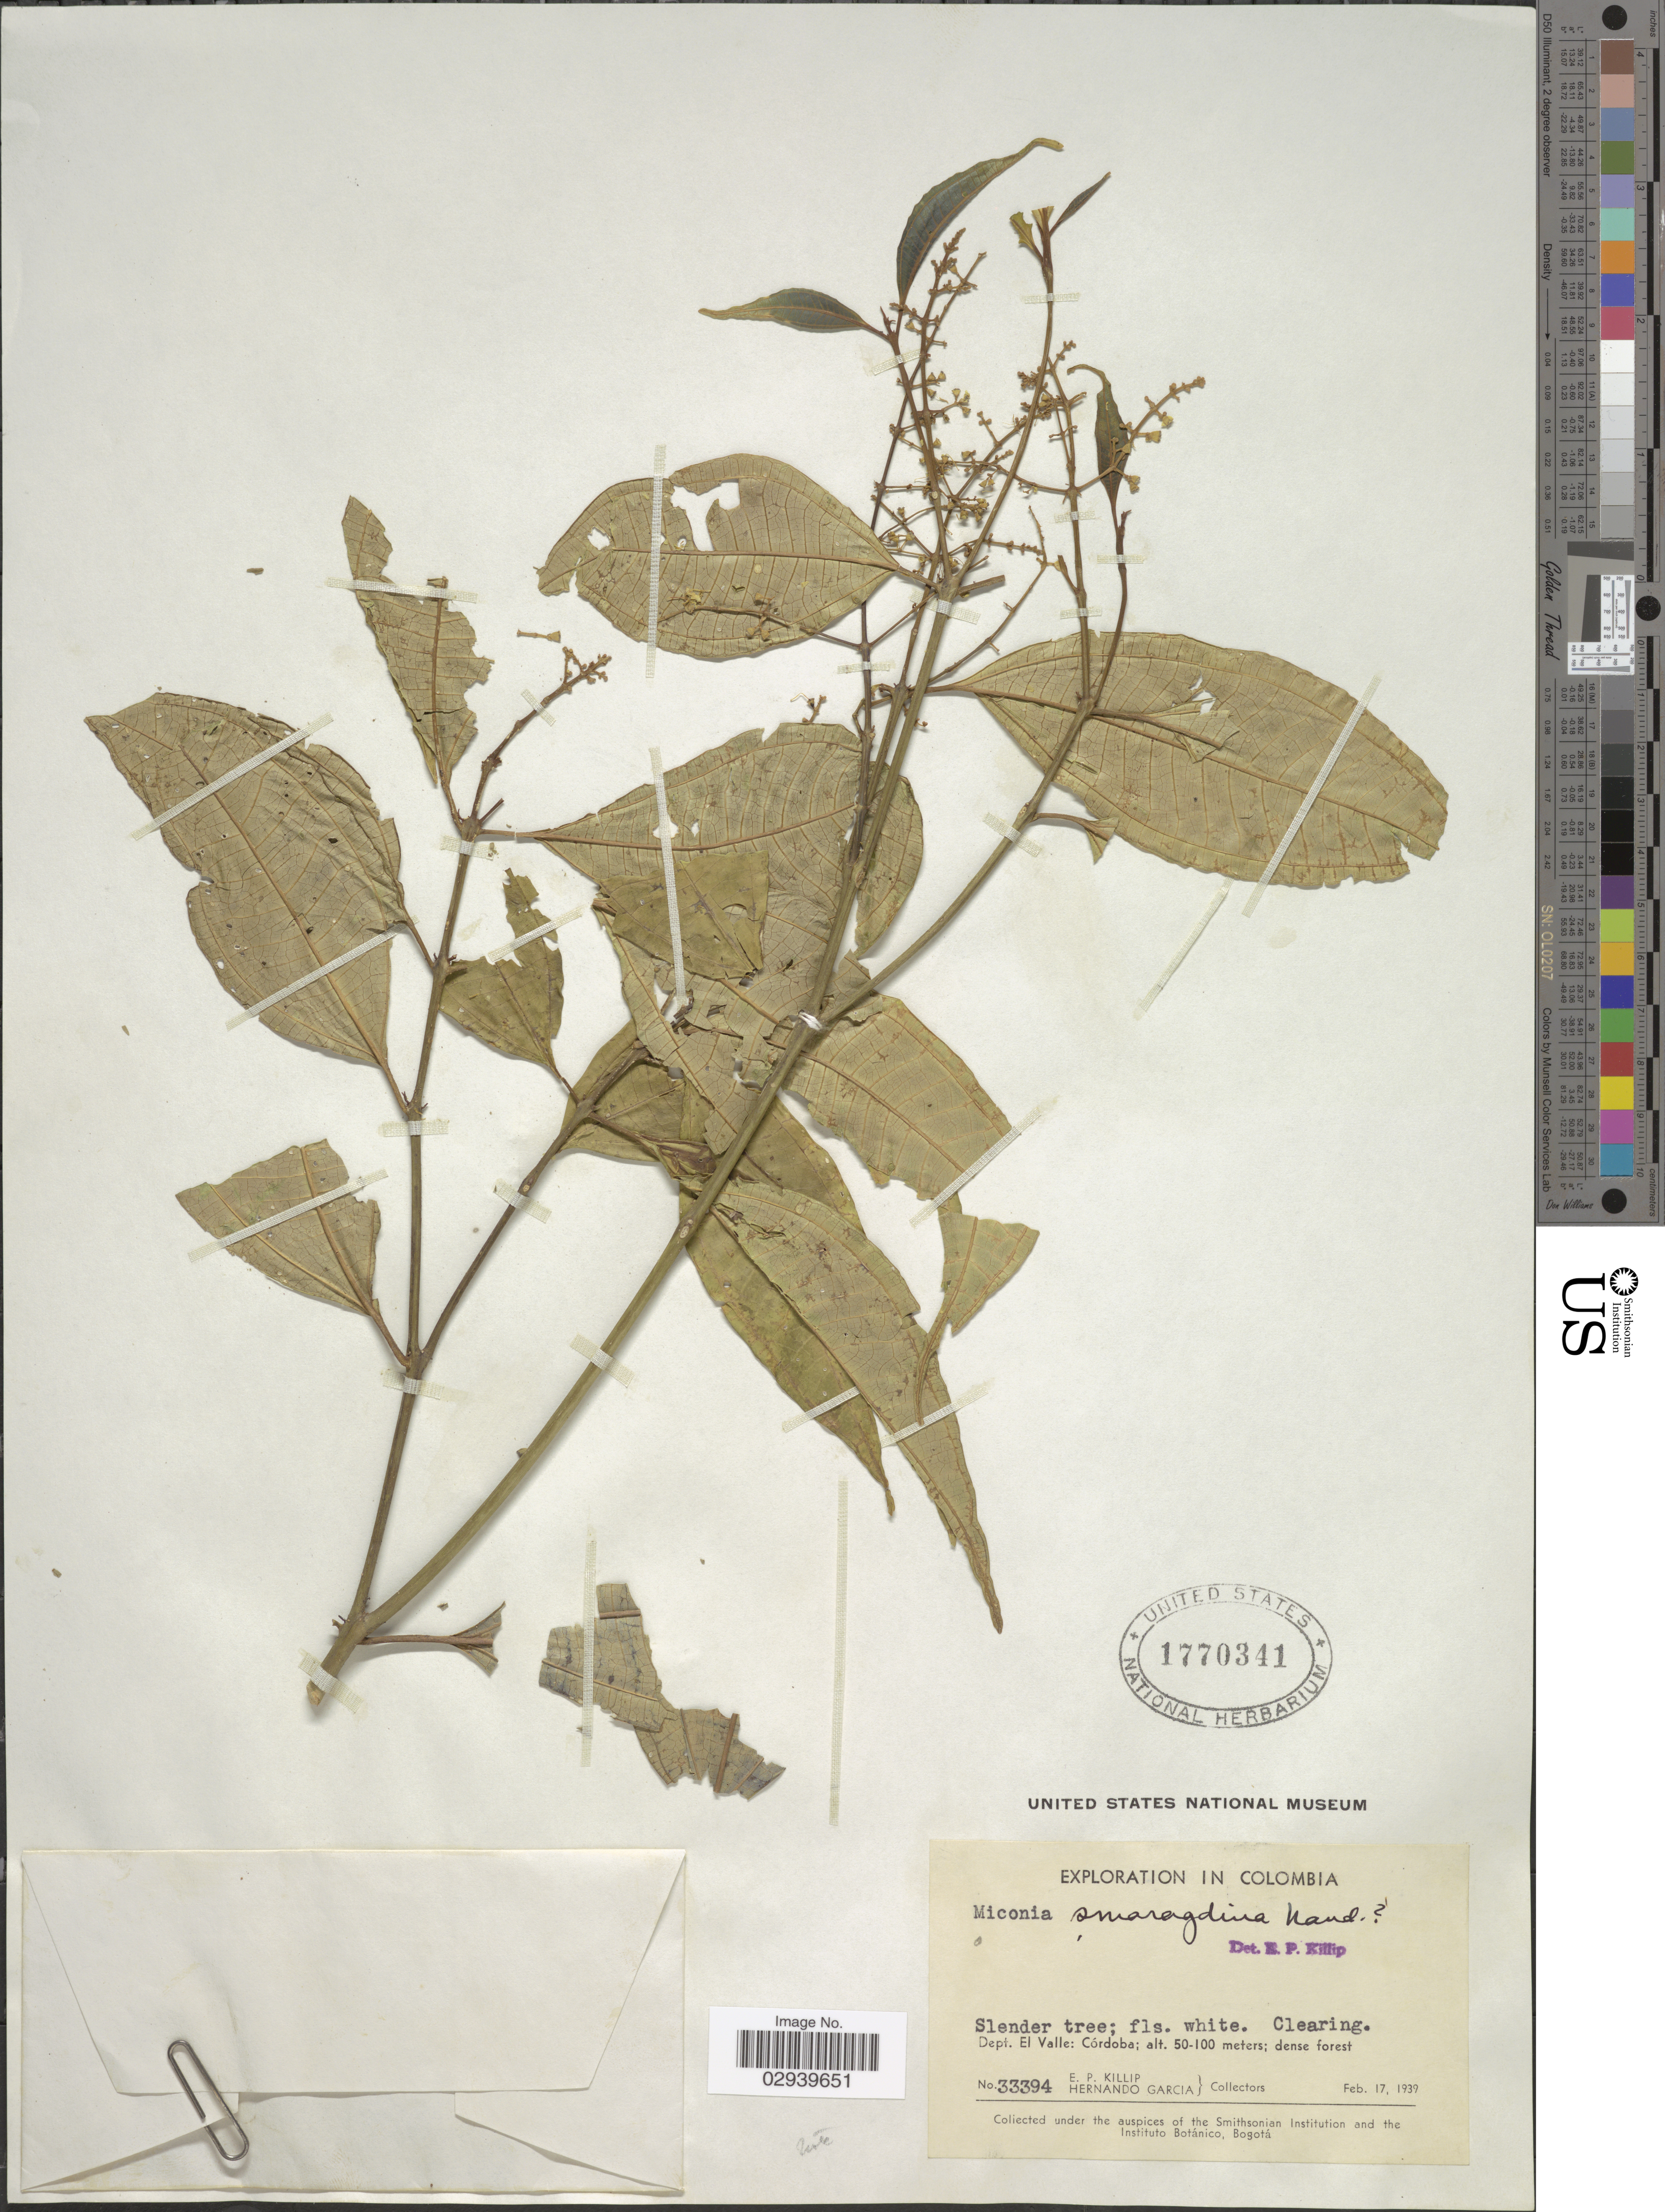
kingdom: Plantae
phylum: Tracheophyta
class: Magnoliopsida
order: Myrtales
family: Melastomataceae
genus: Miconia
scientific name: Miconia gracilis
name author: Triana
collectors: E. P. Killip & H. Garcia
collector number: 33394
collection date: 1939-02-17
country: Colombia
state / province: Valle del Cauca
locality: Dept. El Valle: Córdoba.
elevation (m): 50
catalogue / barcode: US 1770341